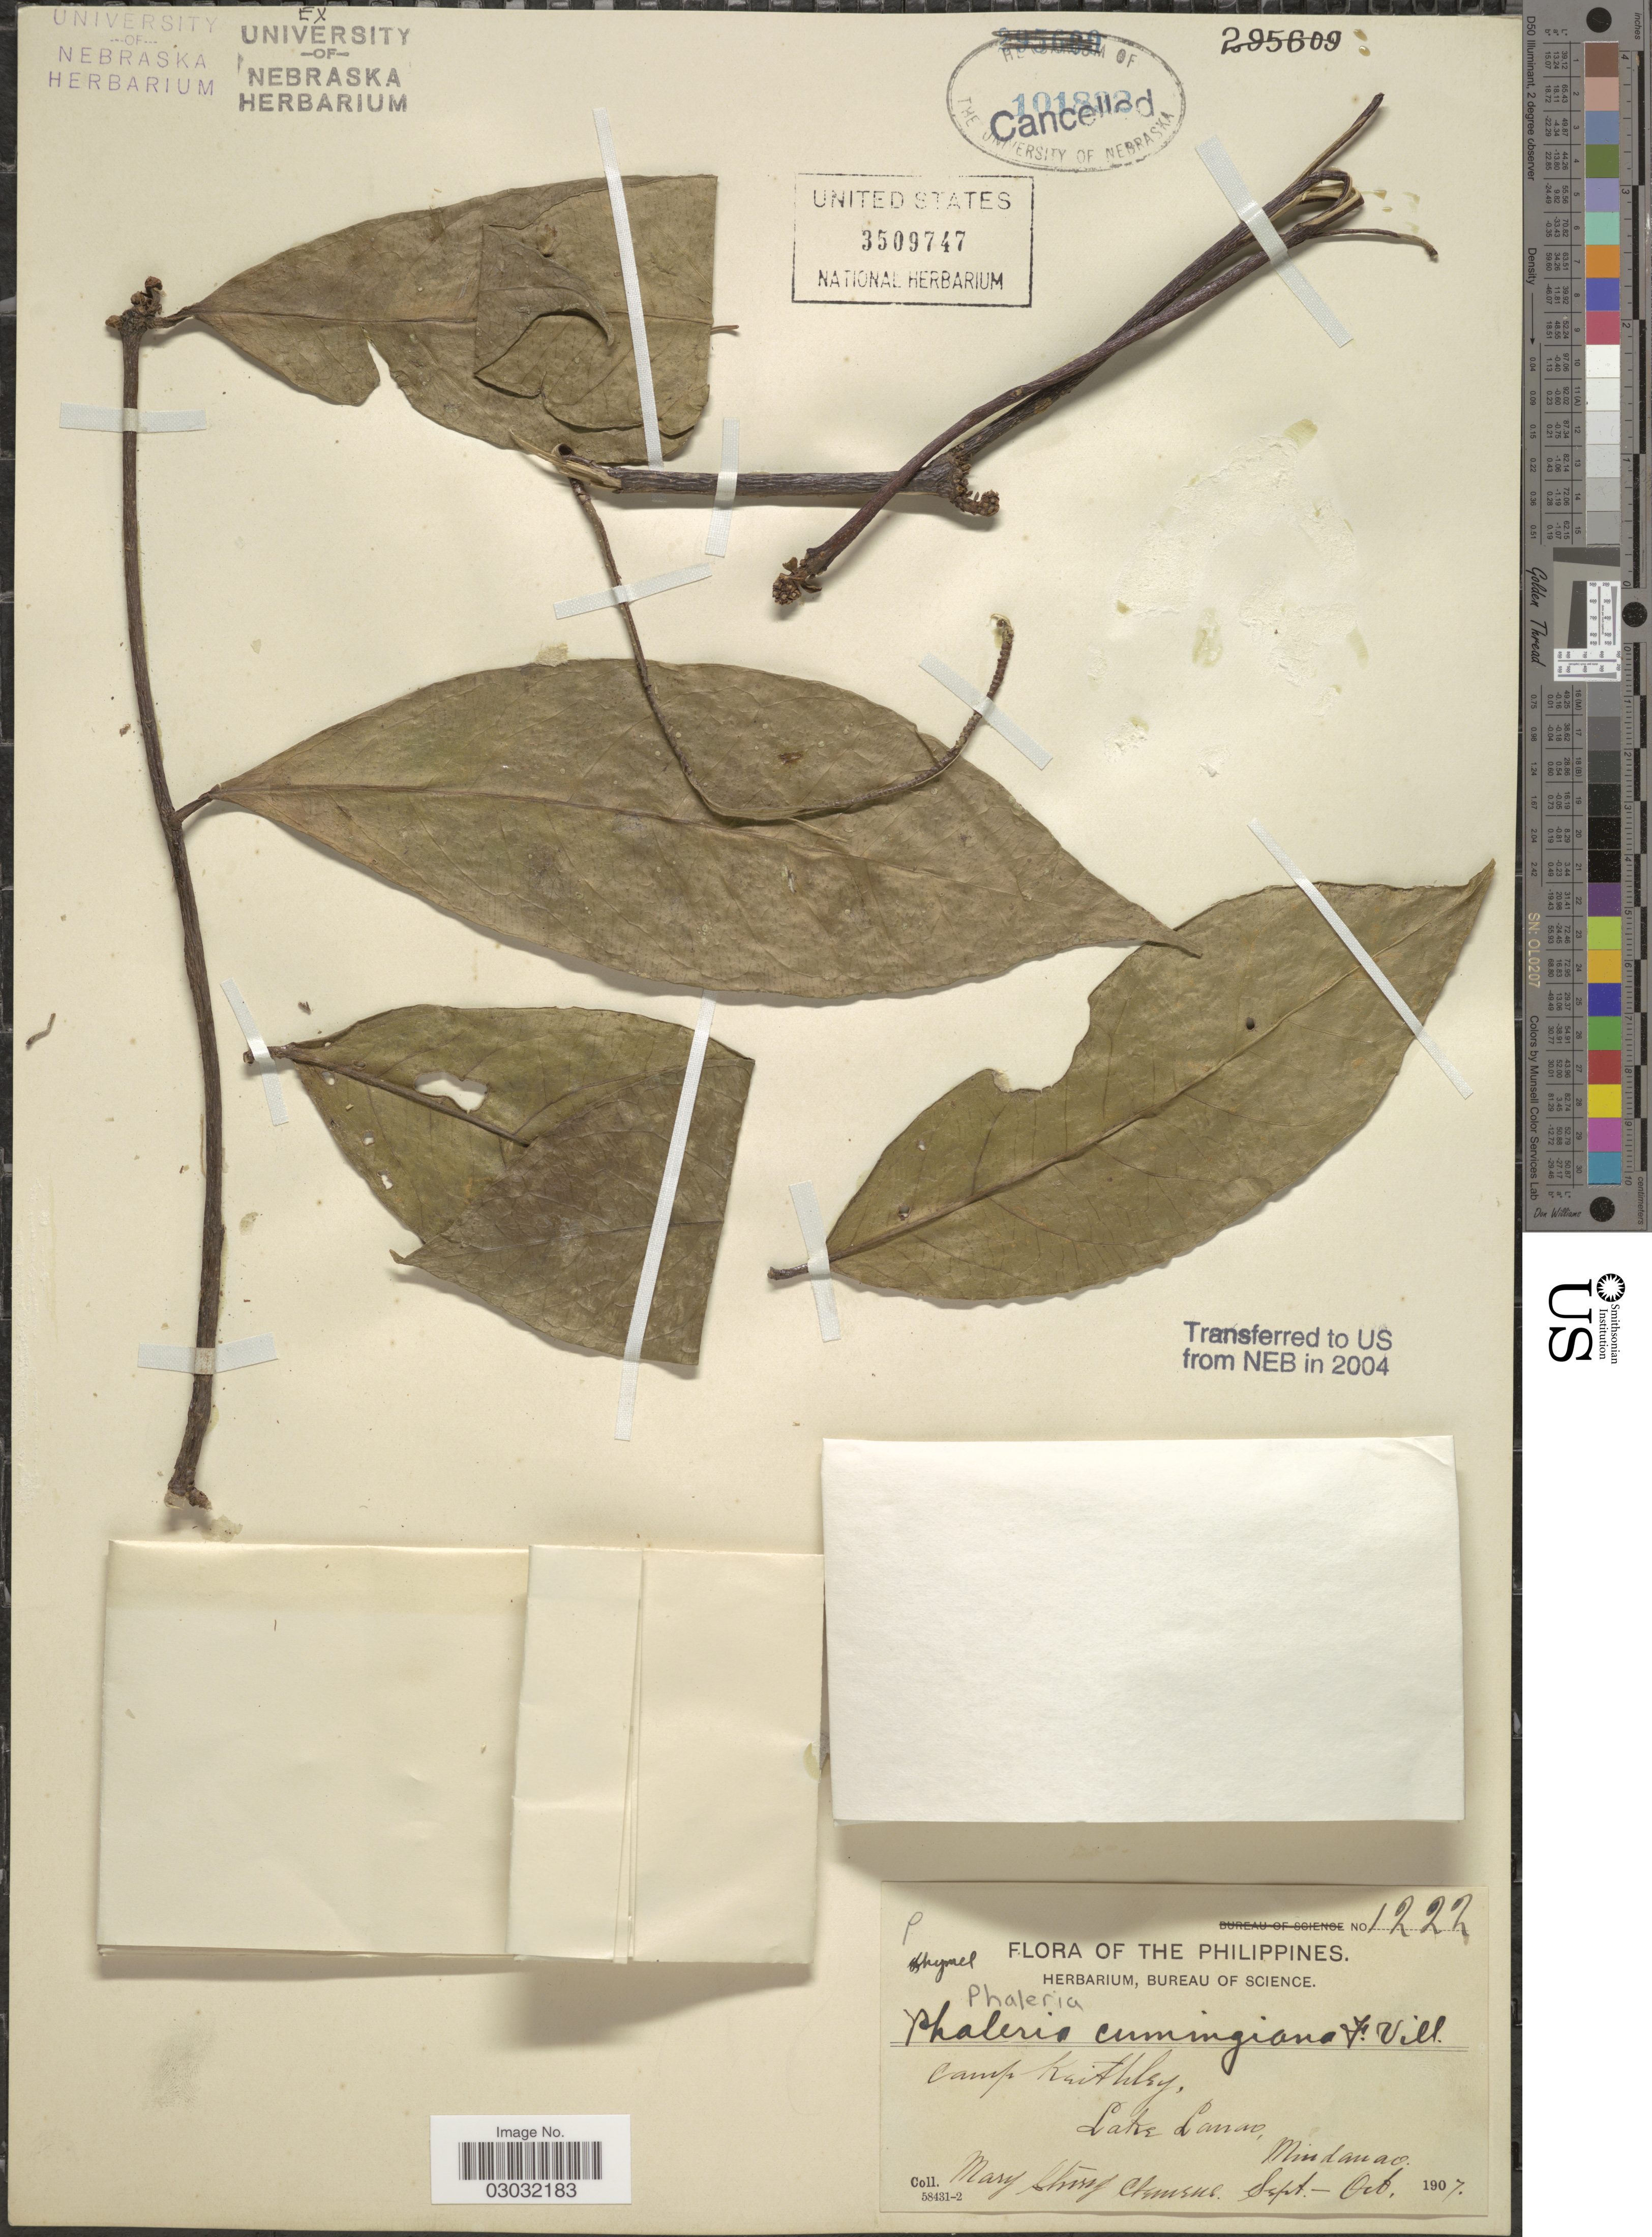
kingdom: Plantae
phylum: Tracheophyta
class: Magnoliopsida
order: Malvales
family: Thymelaeaceae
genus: Phaleria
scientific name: Phaleria cumingii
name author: (Meisn.) Fern.-Vill.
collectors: M. S. Clemens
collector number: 1222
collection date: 1907-09/1907-10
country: Philippines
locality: Camp Keithley, Lake Lanao, Mindanao.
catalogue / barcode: US 3509747